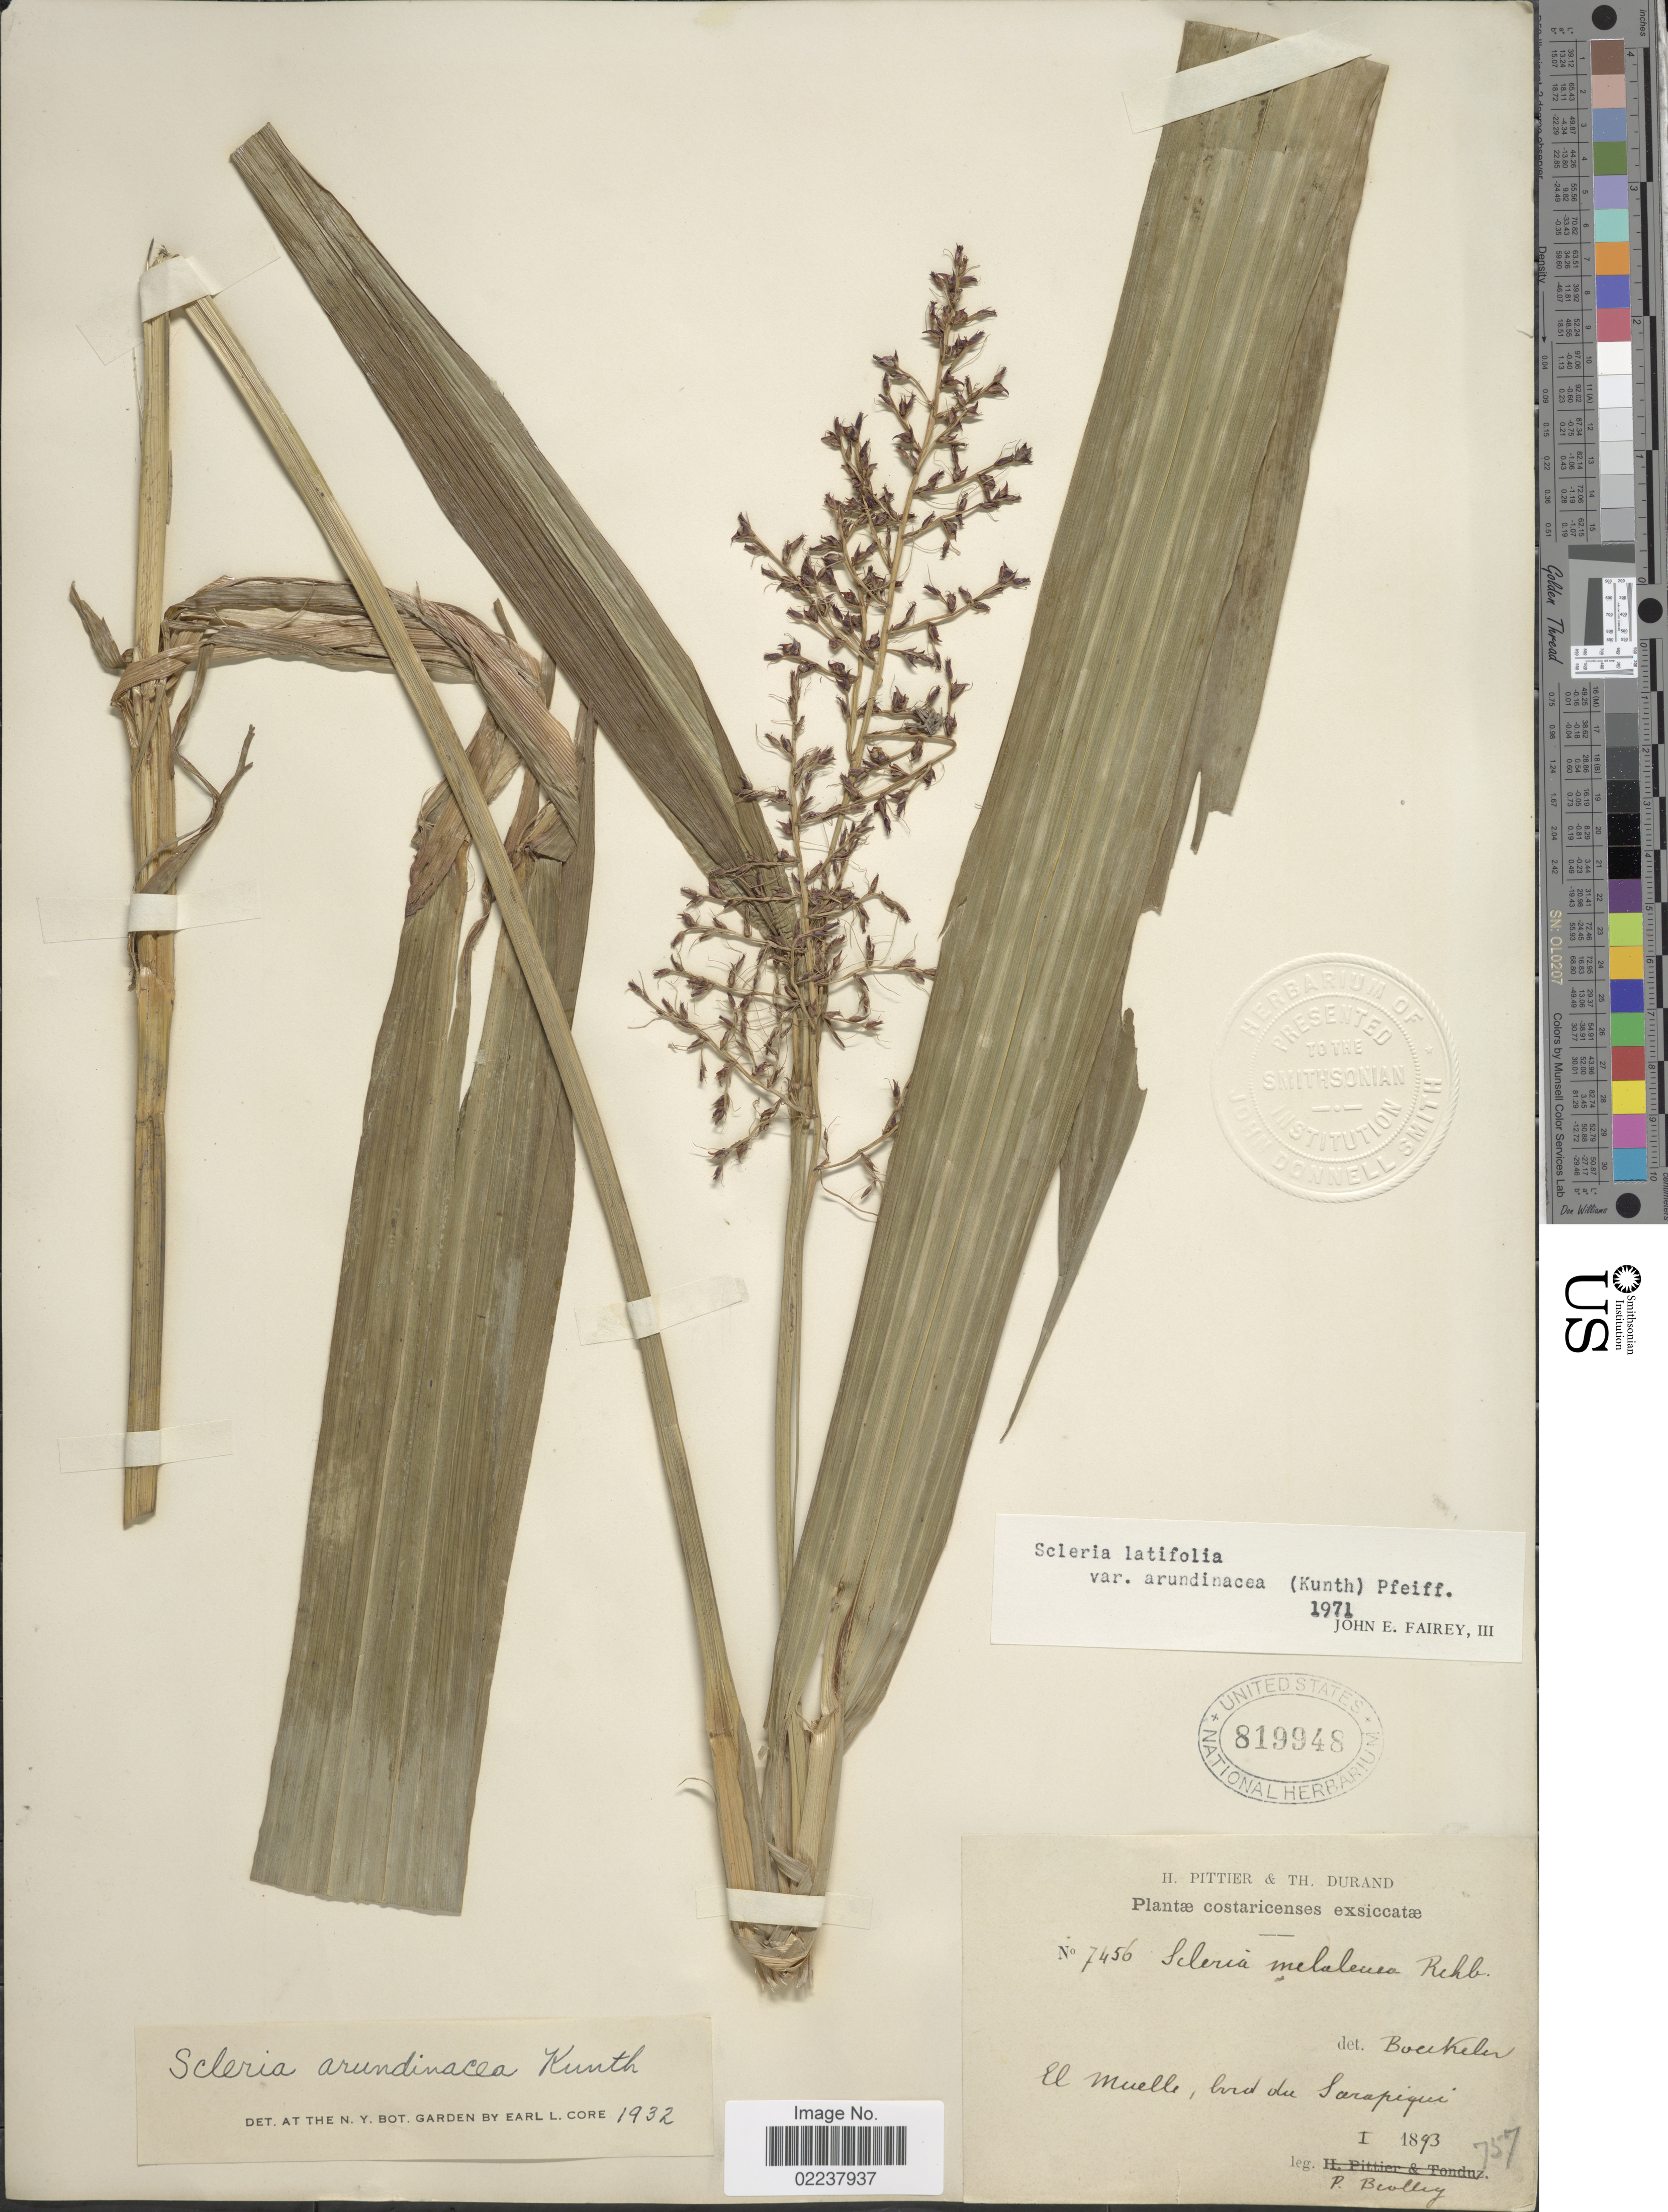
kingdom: Plantae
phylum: Tracheophyta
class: Liliopsida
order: Poales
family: Cyperaceae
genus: Scleria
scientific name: Scleria latifolia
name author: Sw.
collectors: P. Beolley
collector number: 7456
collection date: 1893-01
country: Costa Rica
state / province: Heredia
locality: El Muelle, bord du Sarapiquí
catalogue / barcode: US 819948